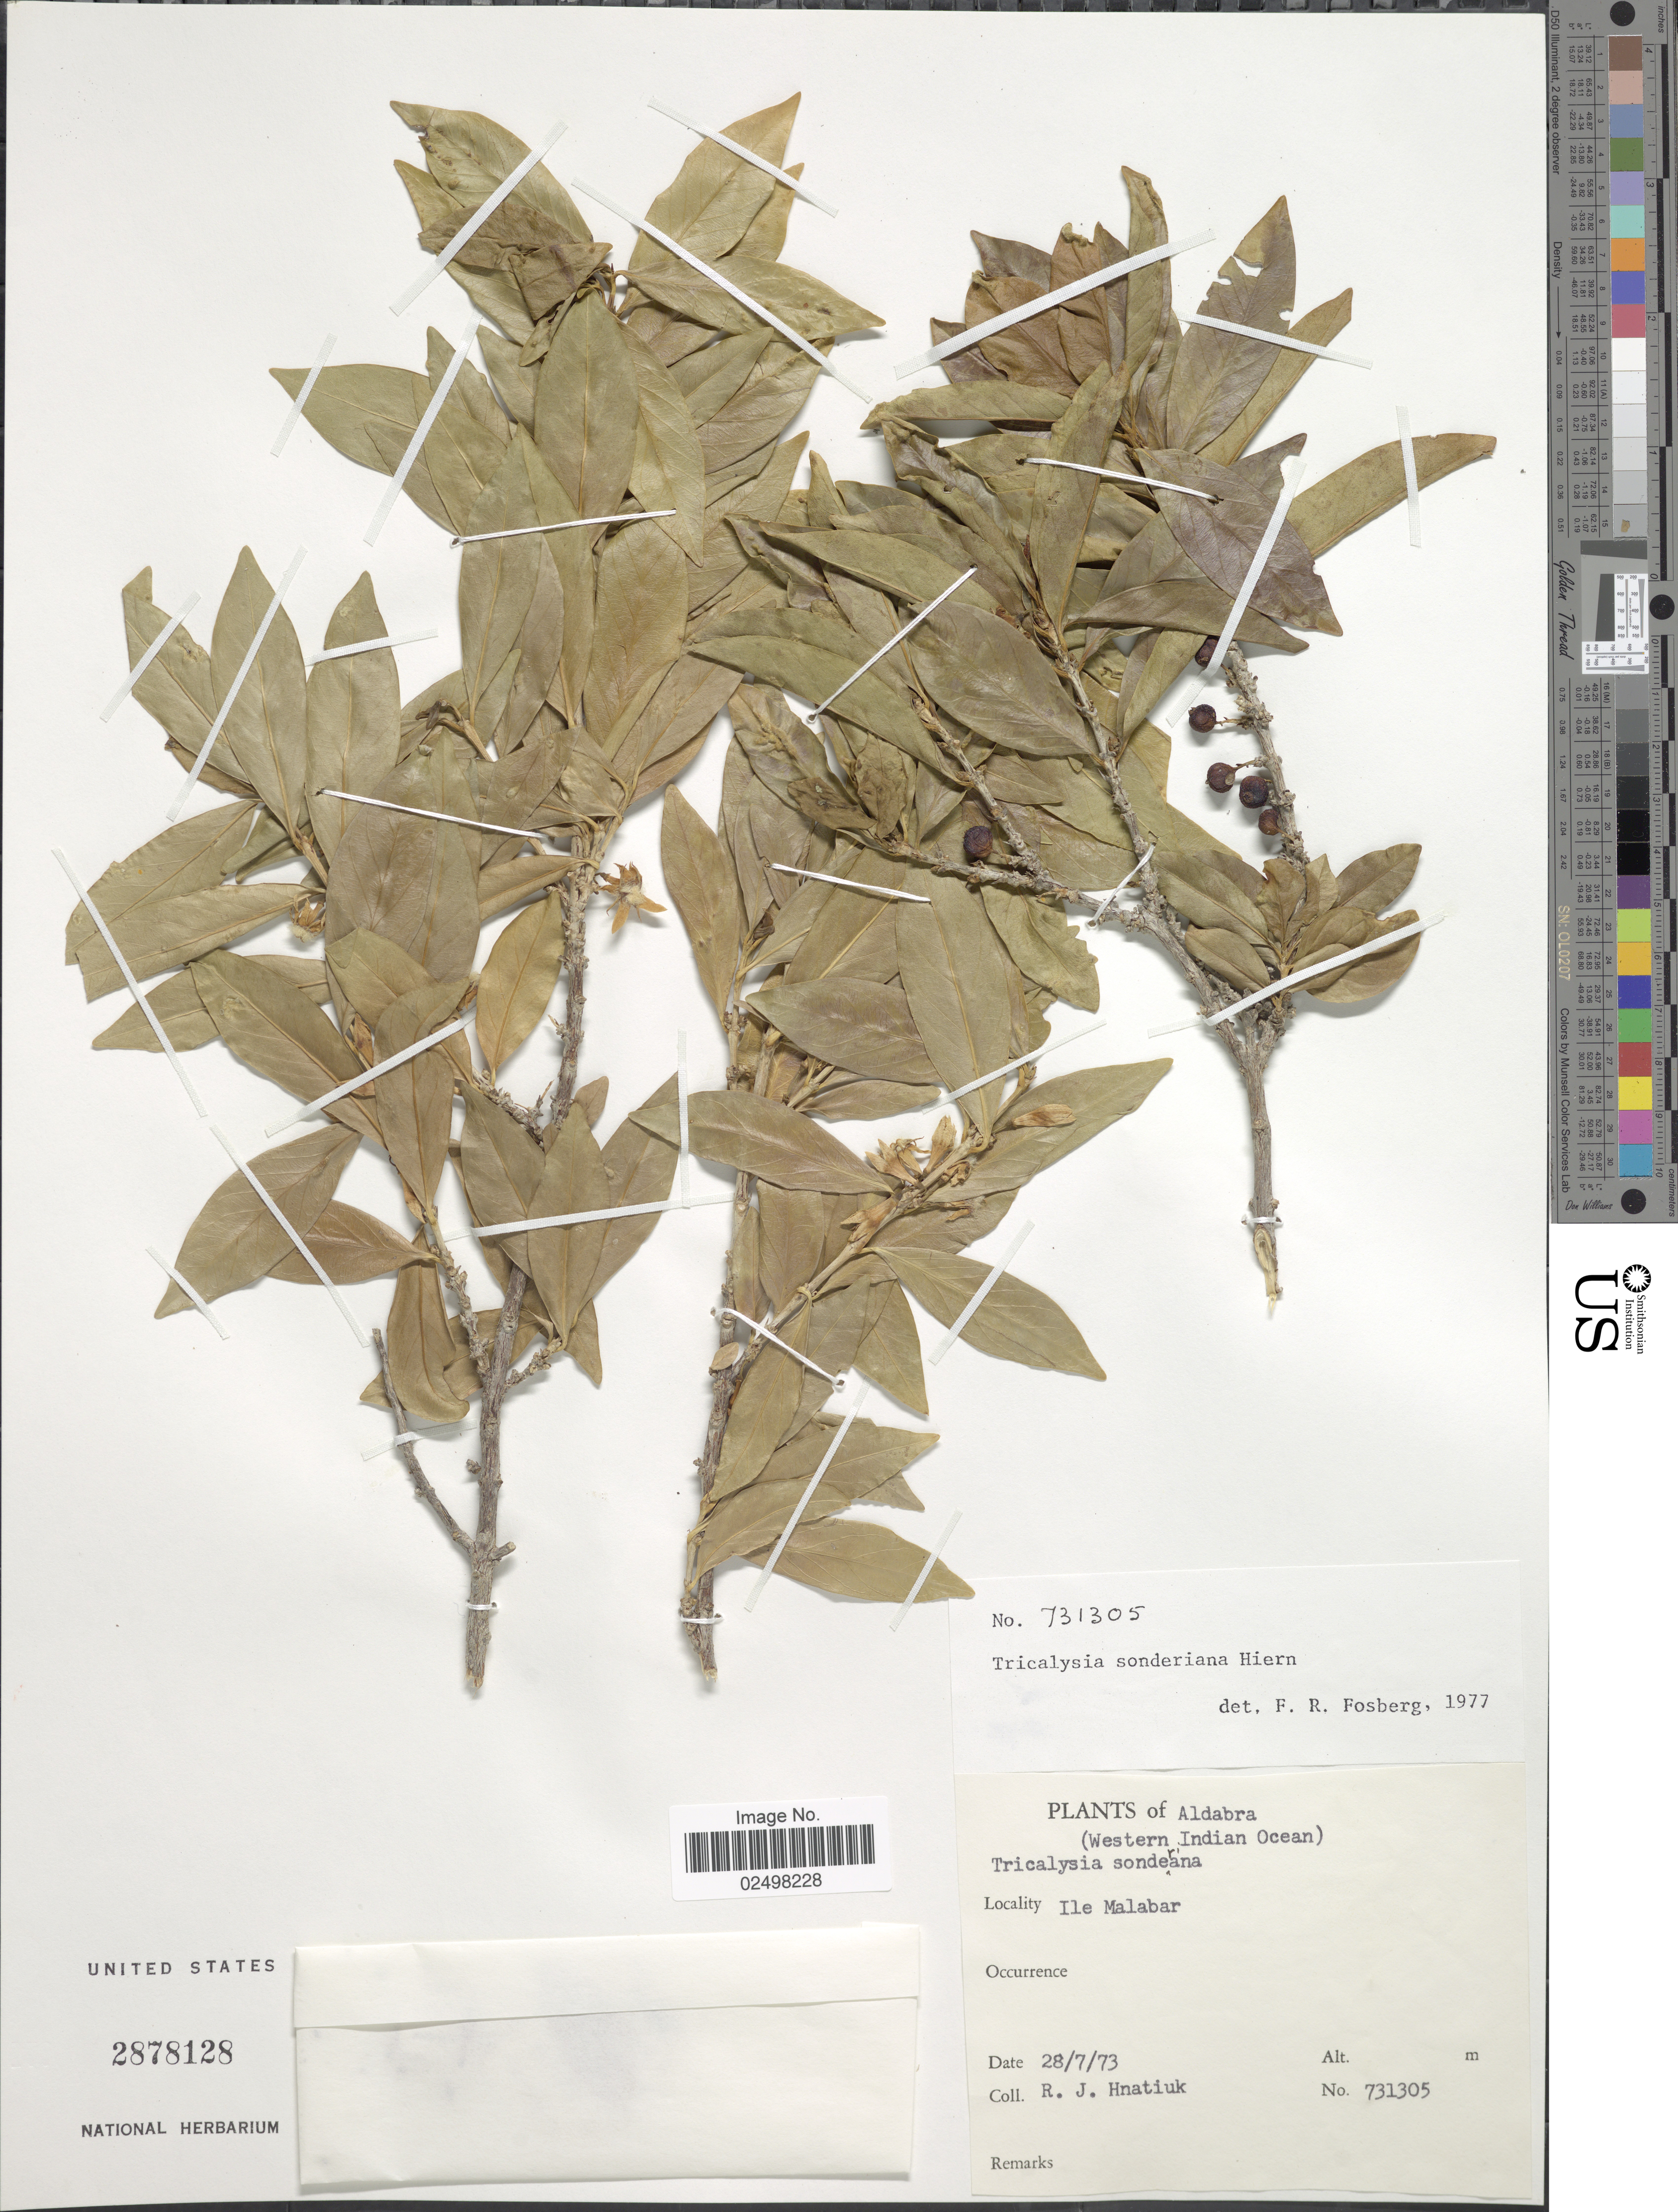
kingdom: Plantae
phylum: Tracheophyta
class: Magnoliopsida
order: Gentianales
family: Rubiaceae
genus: Tricalysia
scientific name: Tricalysia sonderiana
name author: Hiern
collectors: R. Hnatiuk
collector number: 731305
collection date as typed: Transcribed d/m/y: 28/7/73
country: Seychelles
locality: Aldabra (Western Indian Ocean) Ile Malabar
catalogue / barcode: US 2878128